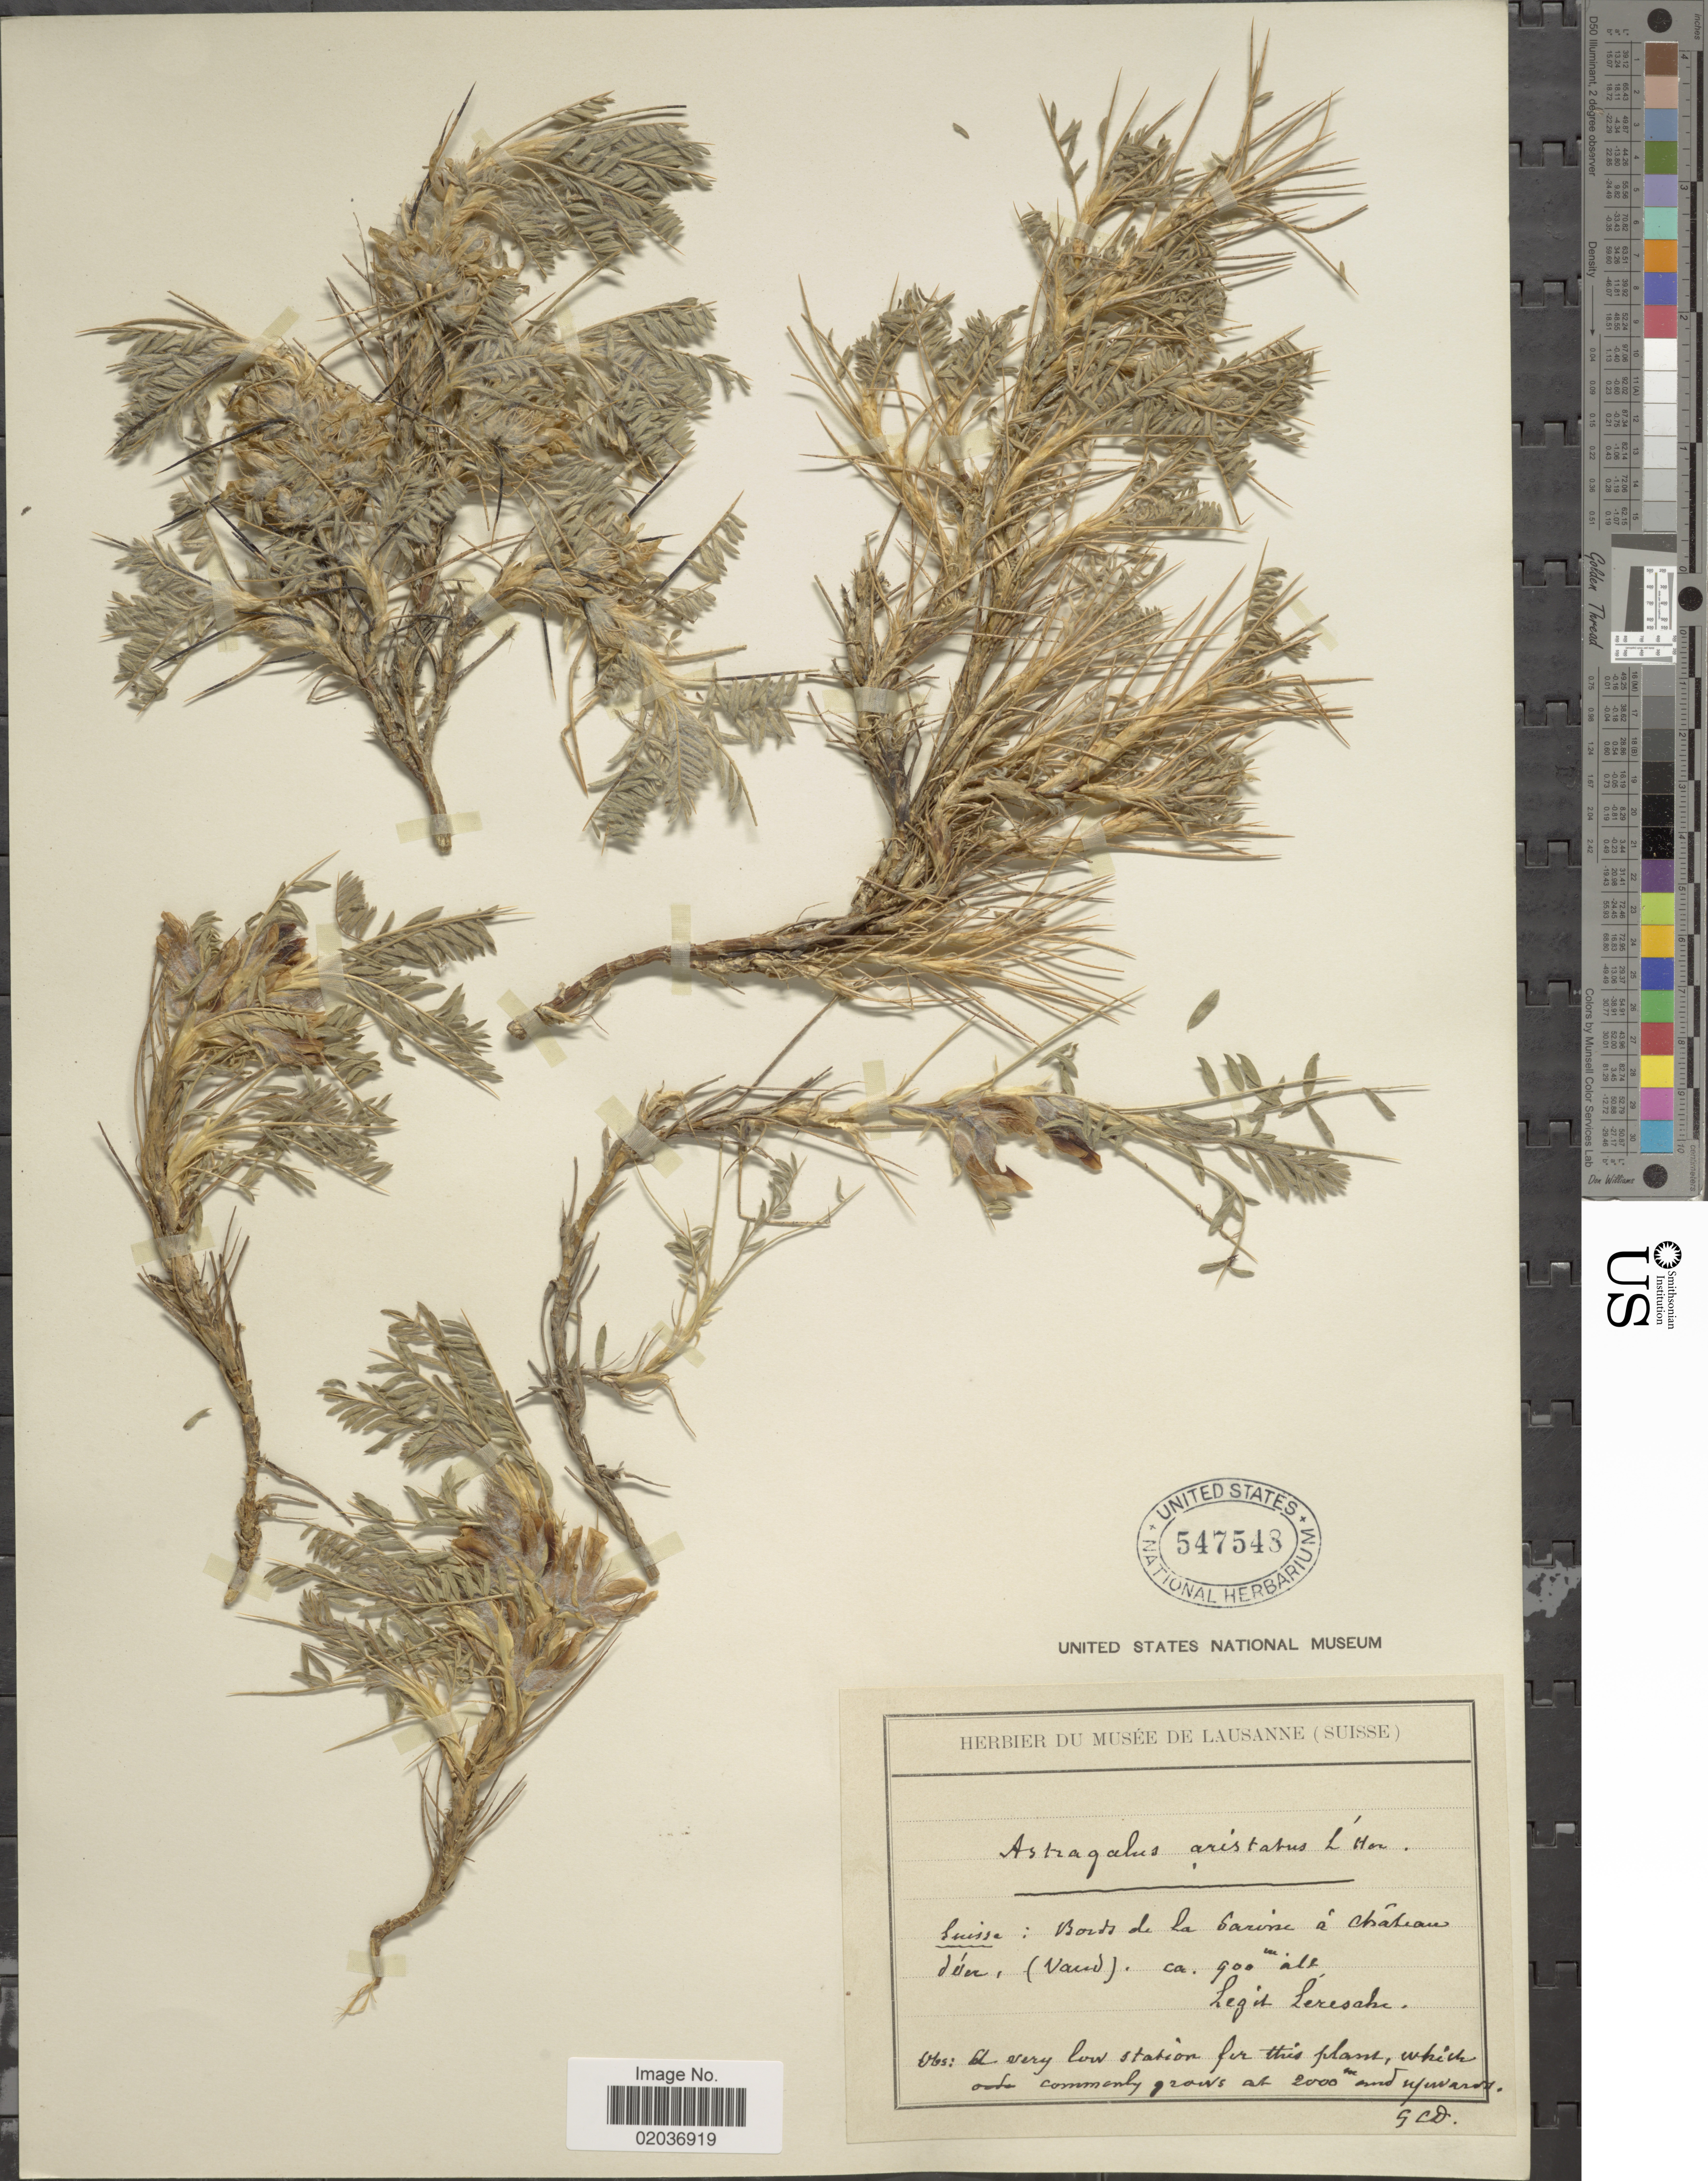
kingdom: Plantae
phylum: Tracheophyta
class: Magnoliopsida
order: Fabales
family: Fabaceae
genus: Astragalus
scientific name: Astragalus aristatus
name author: L'Hér.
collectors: Leresche, --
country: Switzerland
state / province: Vaud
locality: Bords de la Sarine a Chateau d'Oex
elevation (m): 900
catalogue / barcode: US 547548